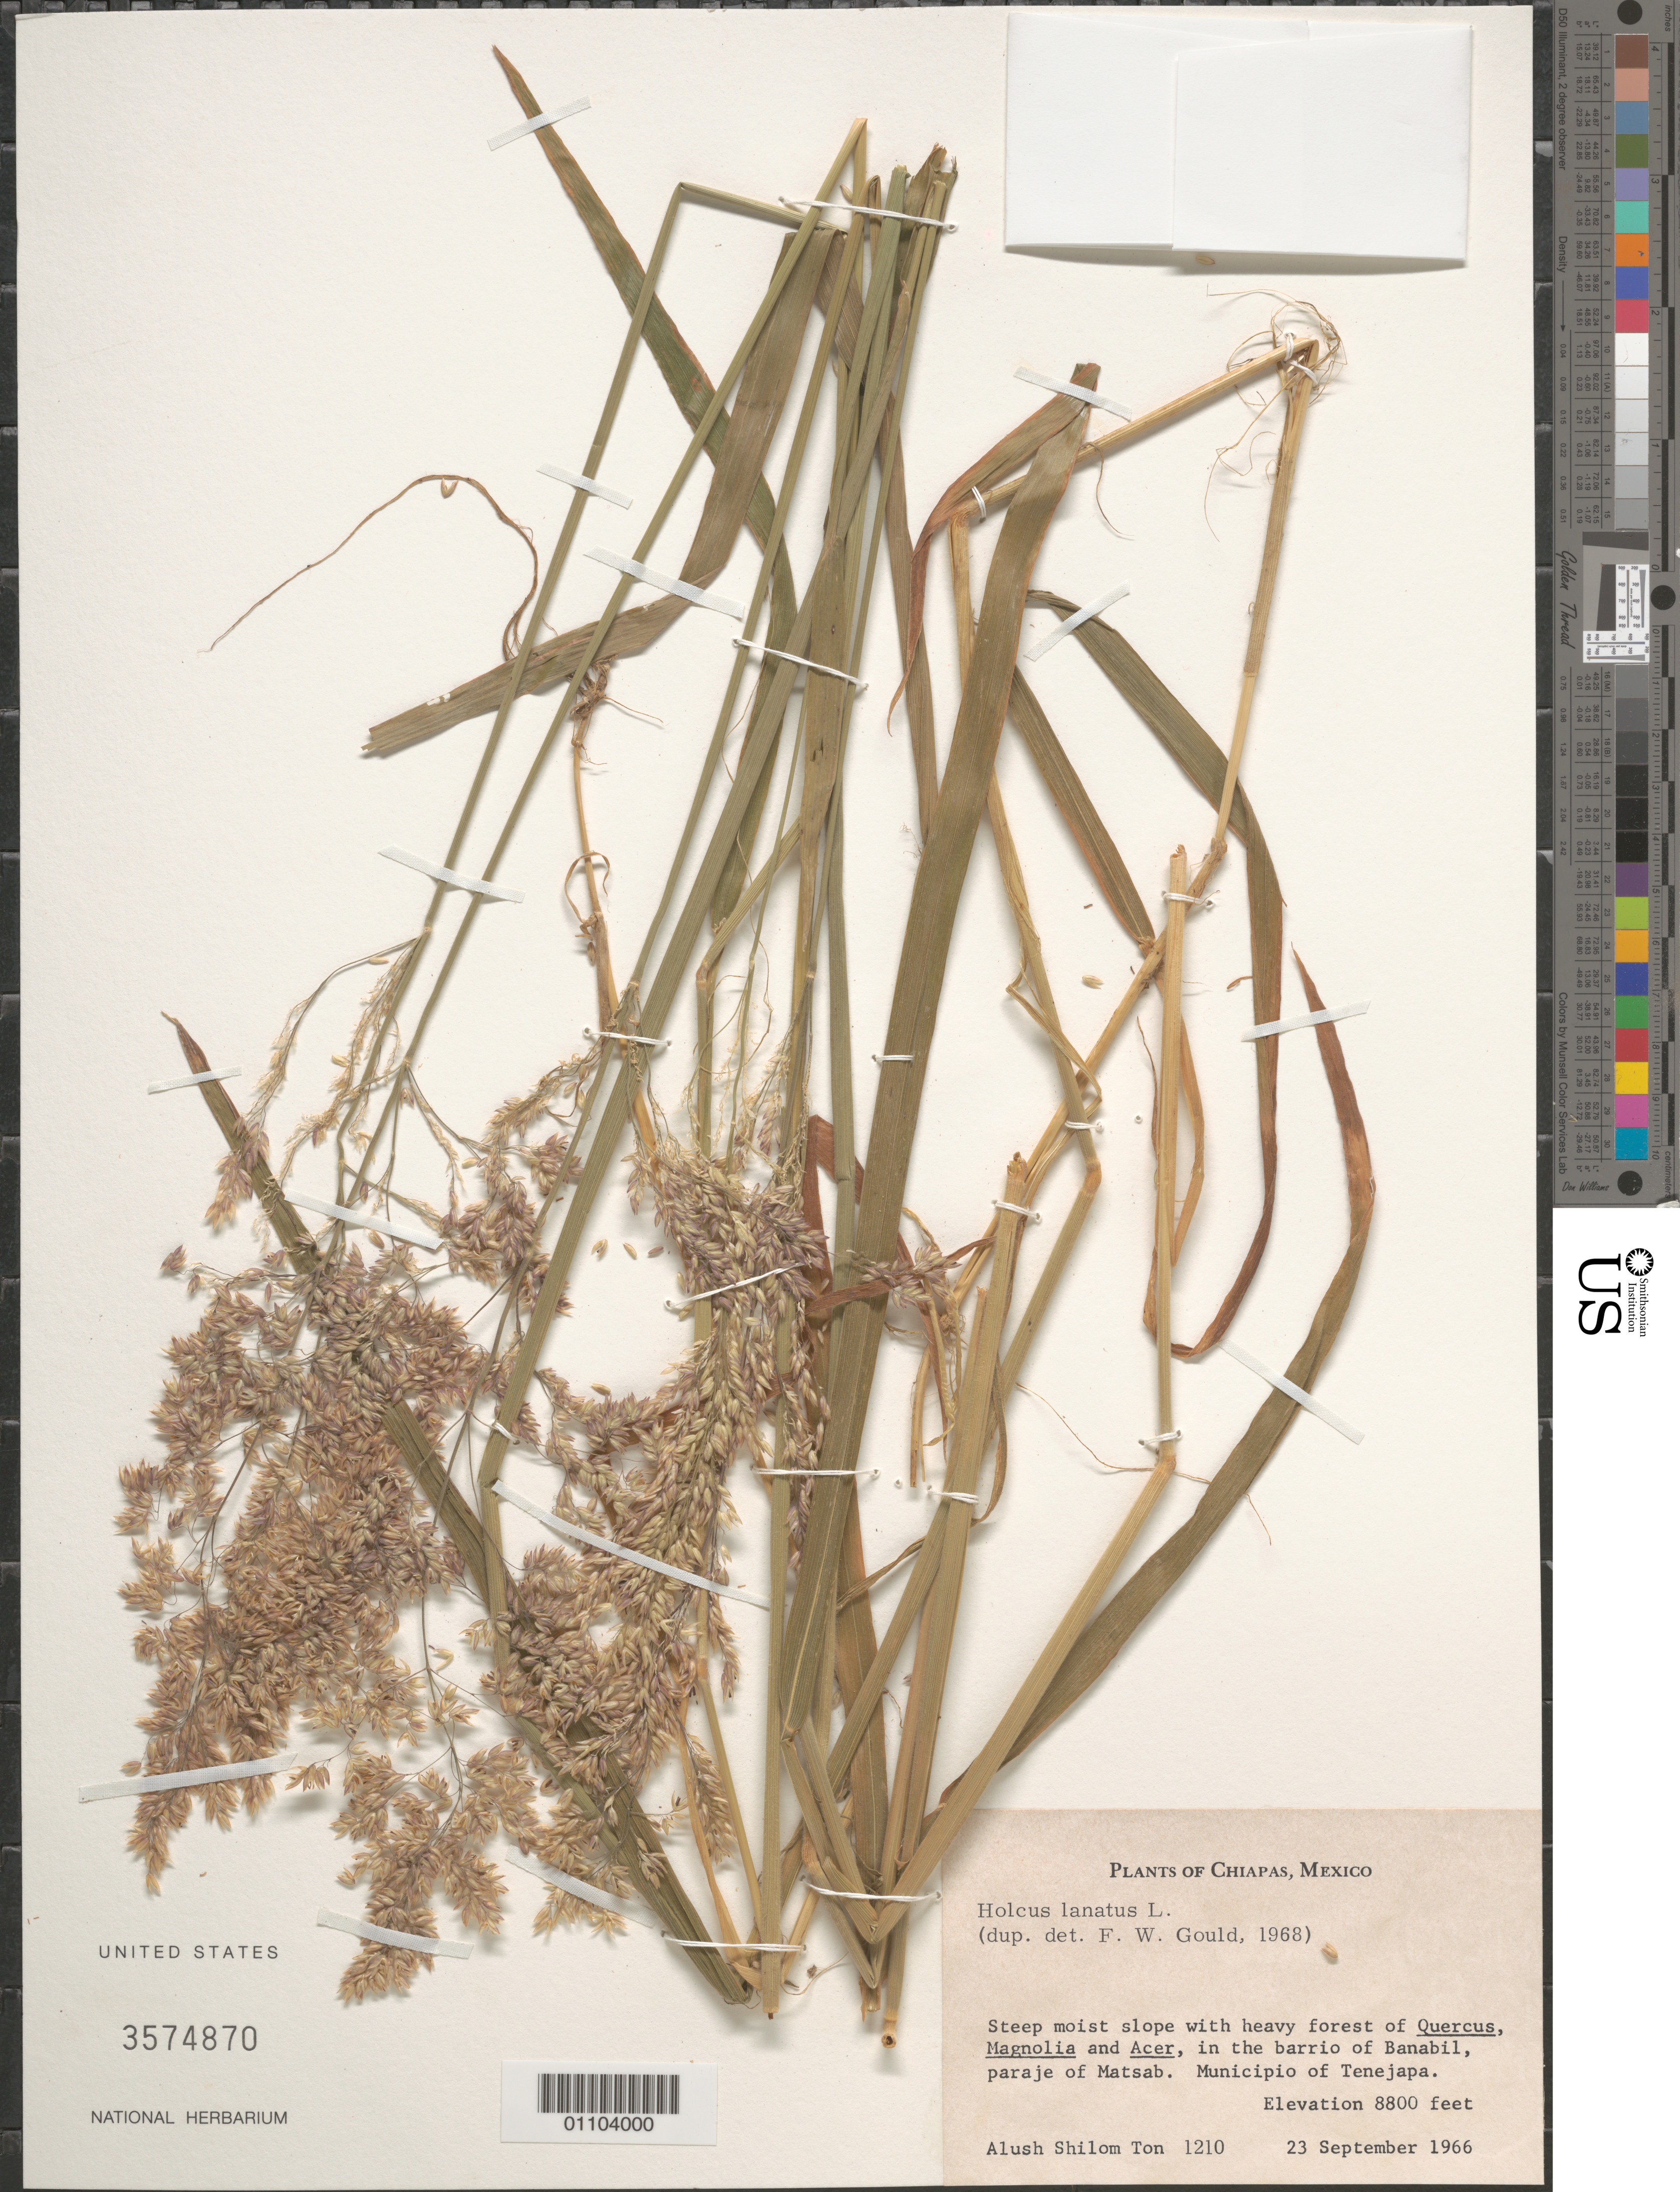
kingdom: Plantae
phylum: Tracheophyta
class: Liliopsida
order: Poales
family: Poaceae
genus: Holcus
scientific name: Holcus lanatus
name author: L.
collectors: A. S. Ton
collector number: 1210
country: Mexico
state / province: Chiapas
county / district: Tenejapa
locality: In the barrio of Banabil, paraje of Mantsab.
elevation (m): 2682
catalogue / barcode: US 3574870